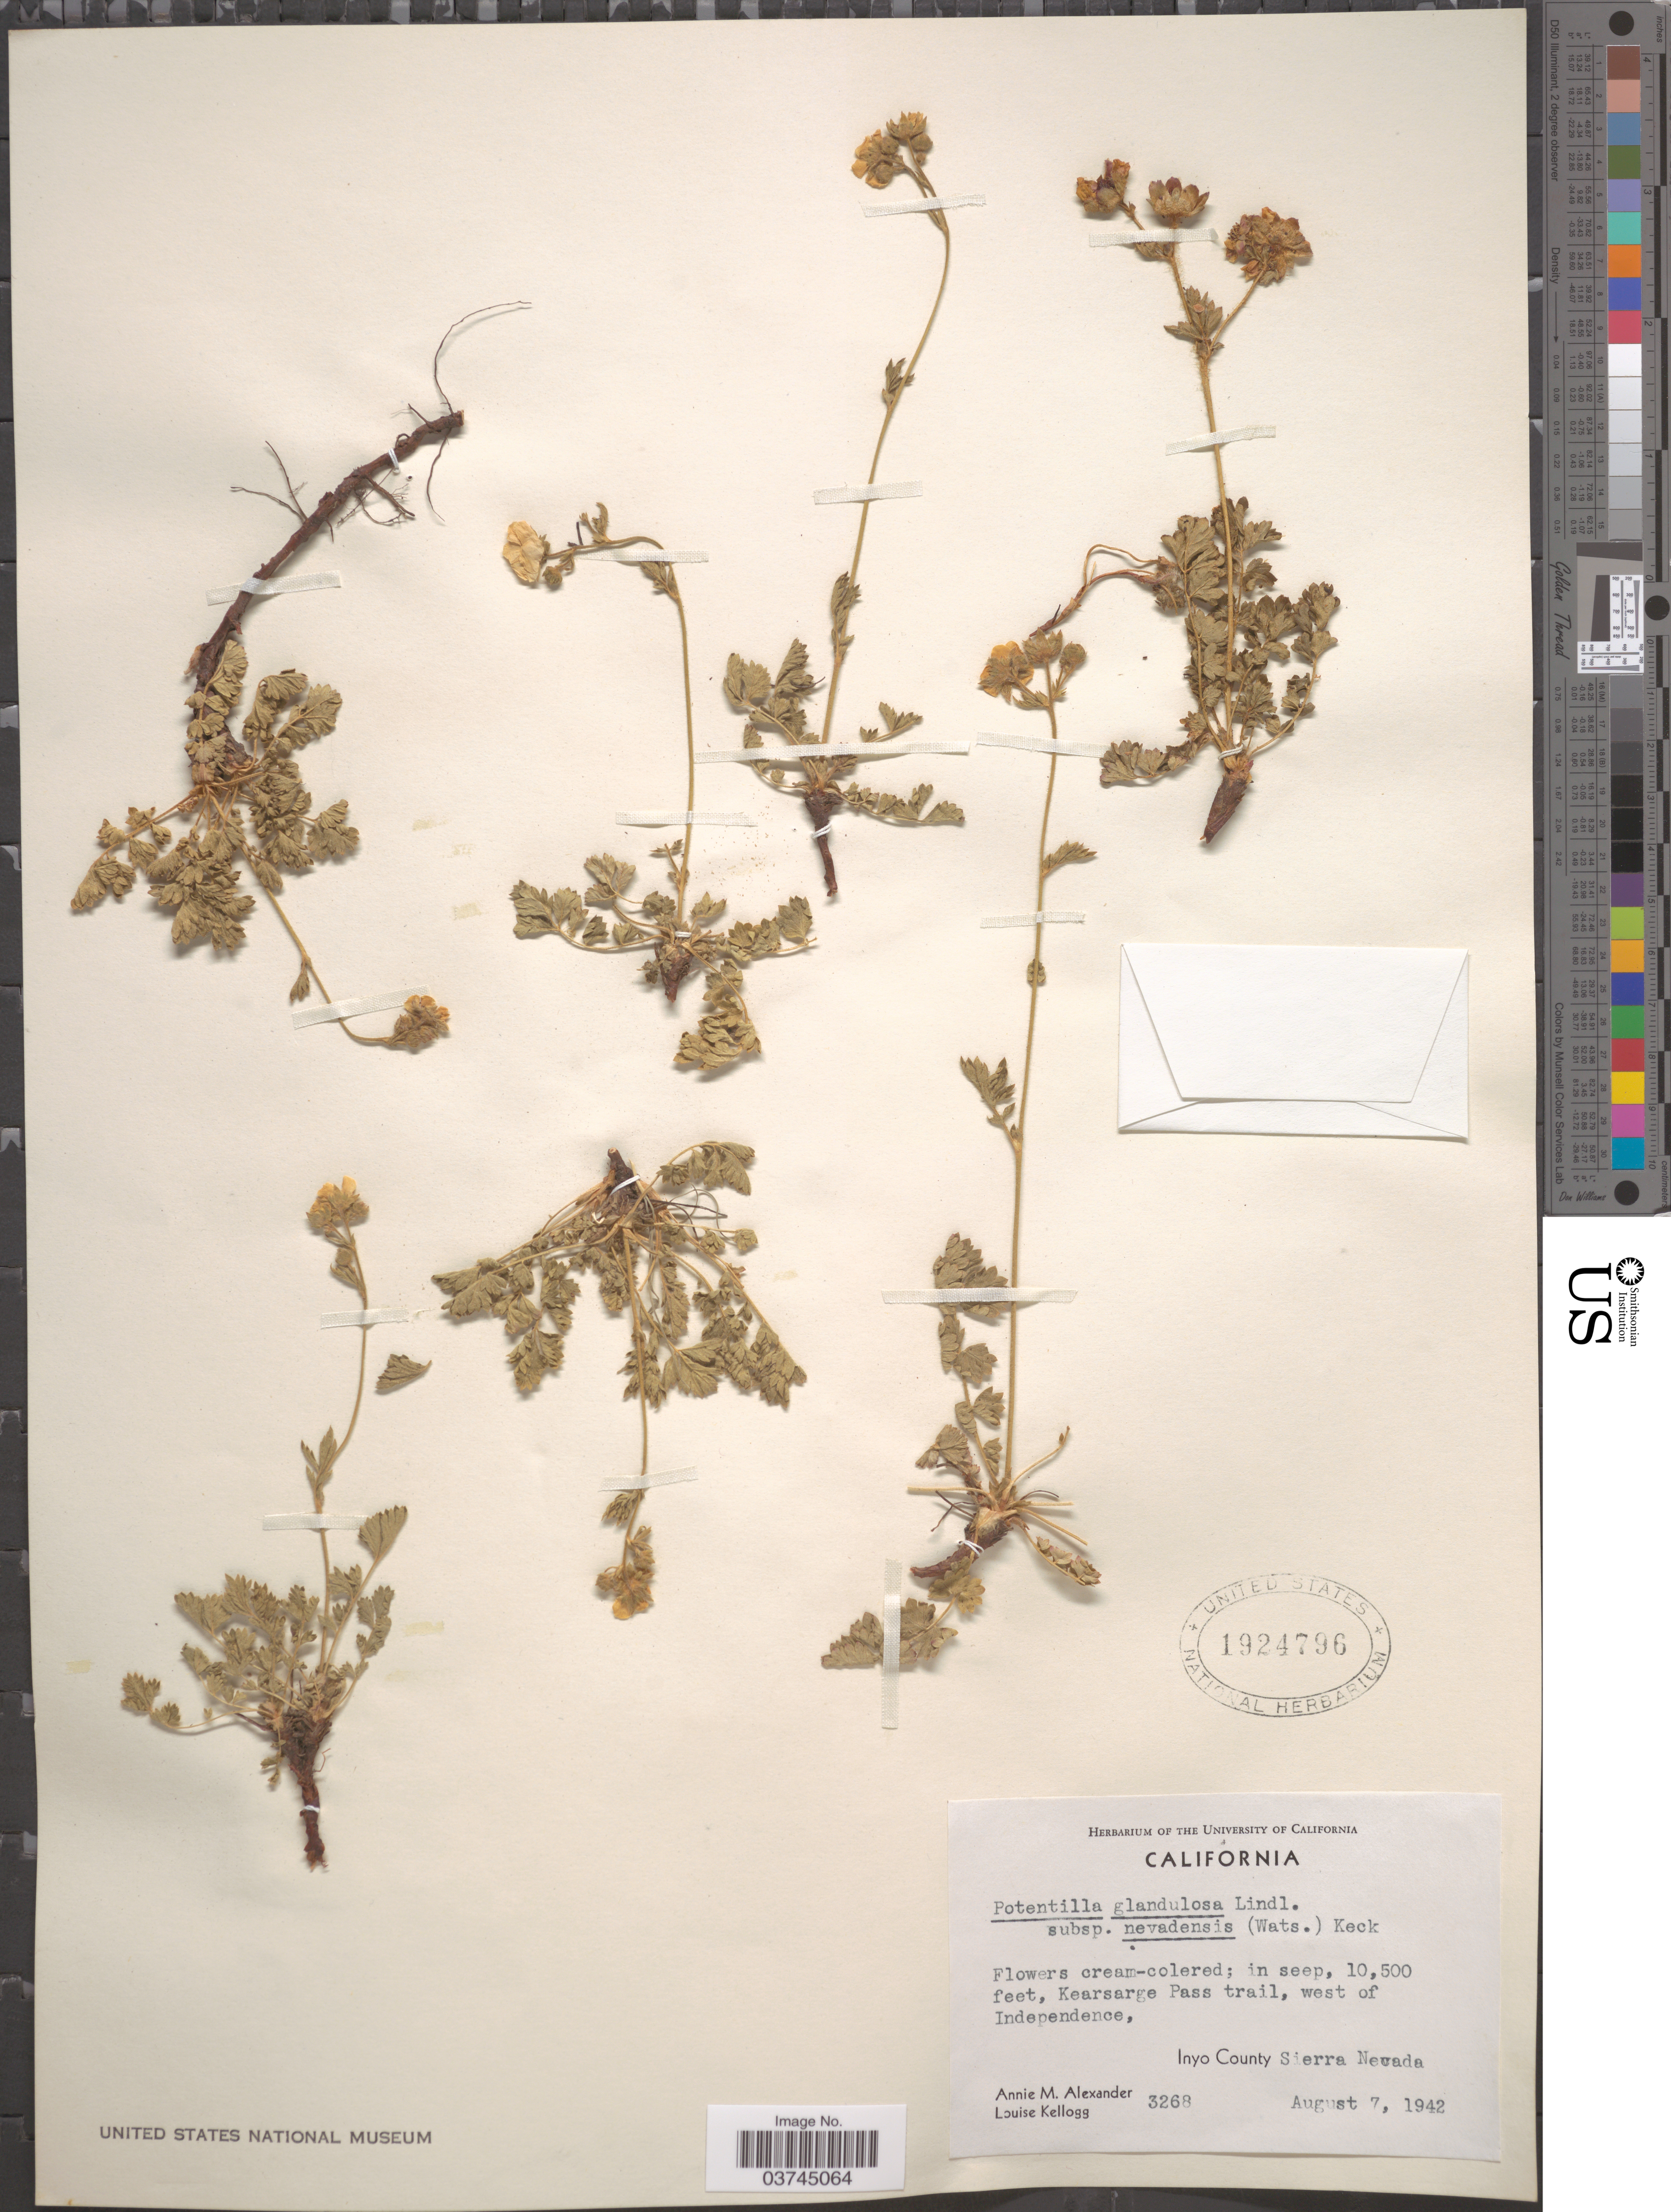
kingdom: Plantae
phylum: Tracheophyta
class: Magnoliopsida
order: Rosales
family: Rosaceae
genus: Drymocallis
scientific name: Drymocallis lactea var. austiniae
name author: (Jeps.) Ertter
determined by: Strong, Mark T., (BOT), Smithsonian Institution - National Museum of Natural History (UNITED STATES)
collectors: A. M. Alexander & L. Kellogg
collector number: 3268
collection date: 1942-08-07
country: United States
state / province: California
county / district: Inyo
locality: Kearsarge Pass trail, west of Independence, Inyo County Sierra Nevada.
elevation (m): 3200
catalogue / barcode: US 1924796